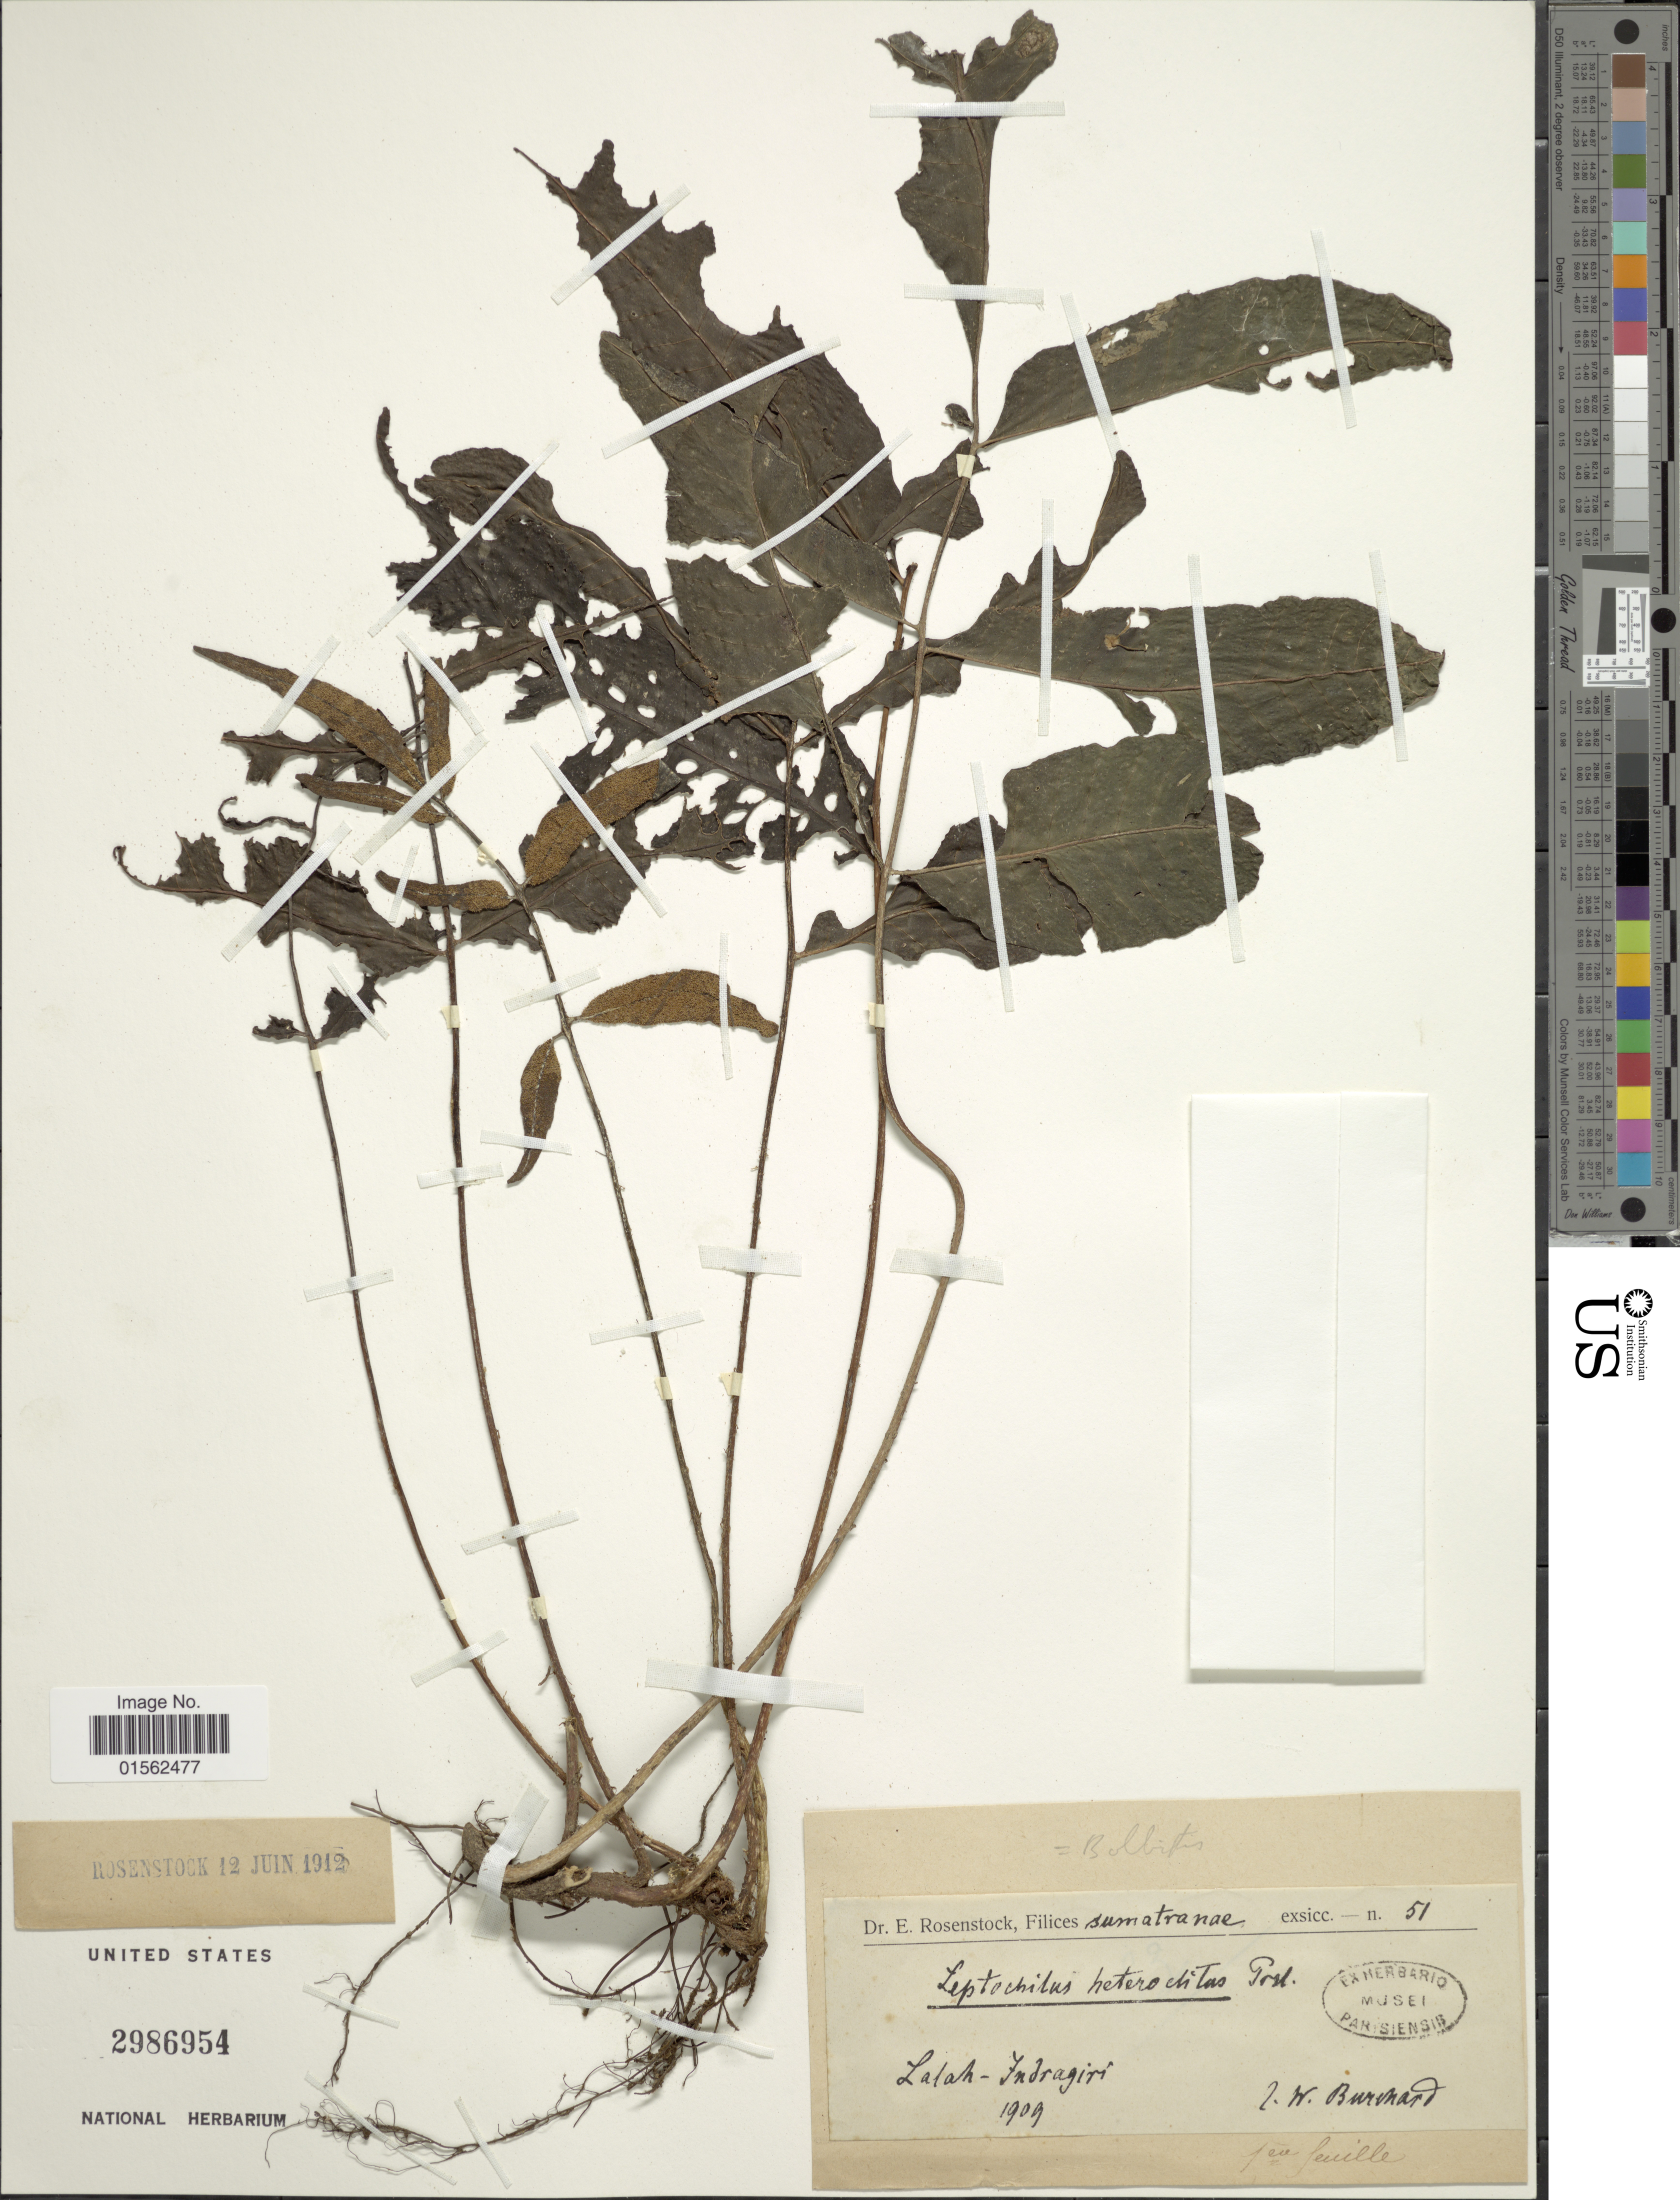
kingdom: Plantae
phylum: Tracheophyta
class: Polypodiopsida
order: Polypodiales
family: Dryopteridaceae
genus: Bolbitis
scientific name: Bolbitis heteroclita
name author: (C. Presl) Ching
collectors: W. Burchard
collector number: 51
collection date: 1909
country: Indonesia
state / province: Sumatra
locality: Sumatranar, Latah, Indragiri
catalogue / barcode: US 2986954